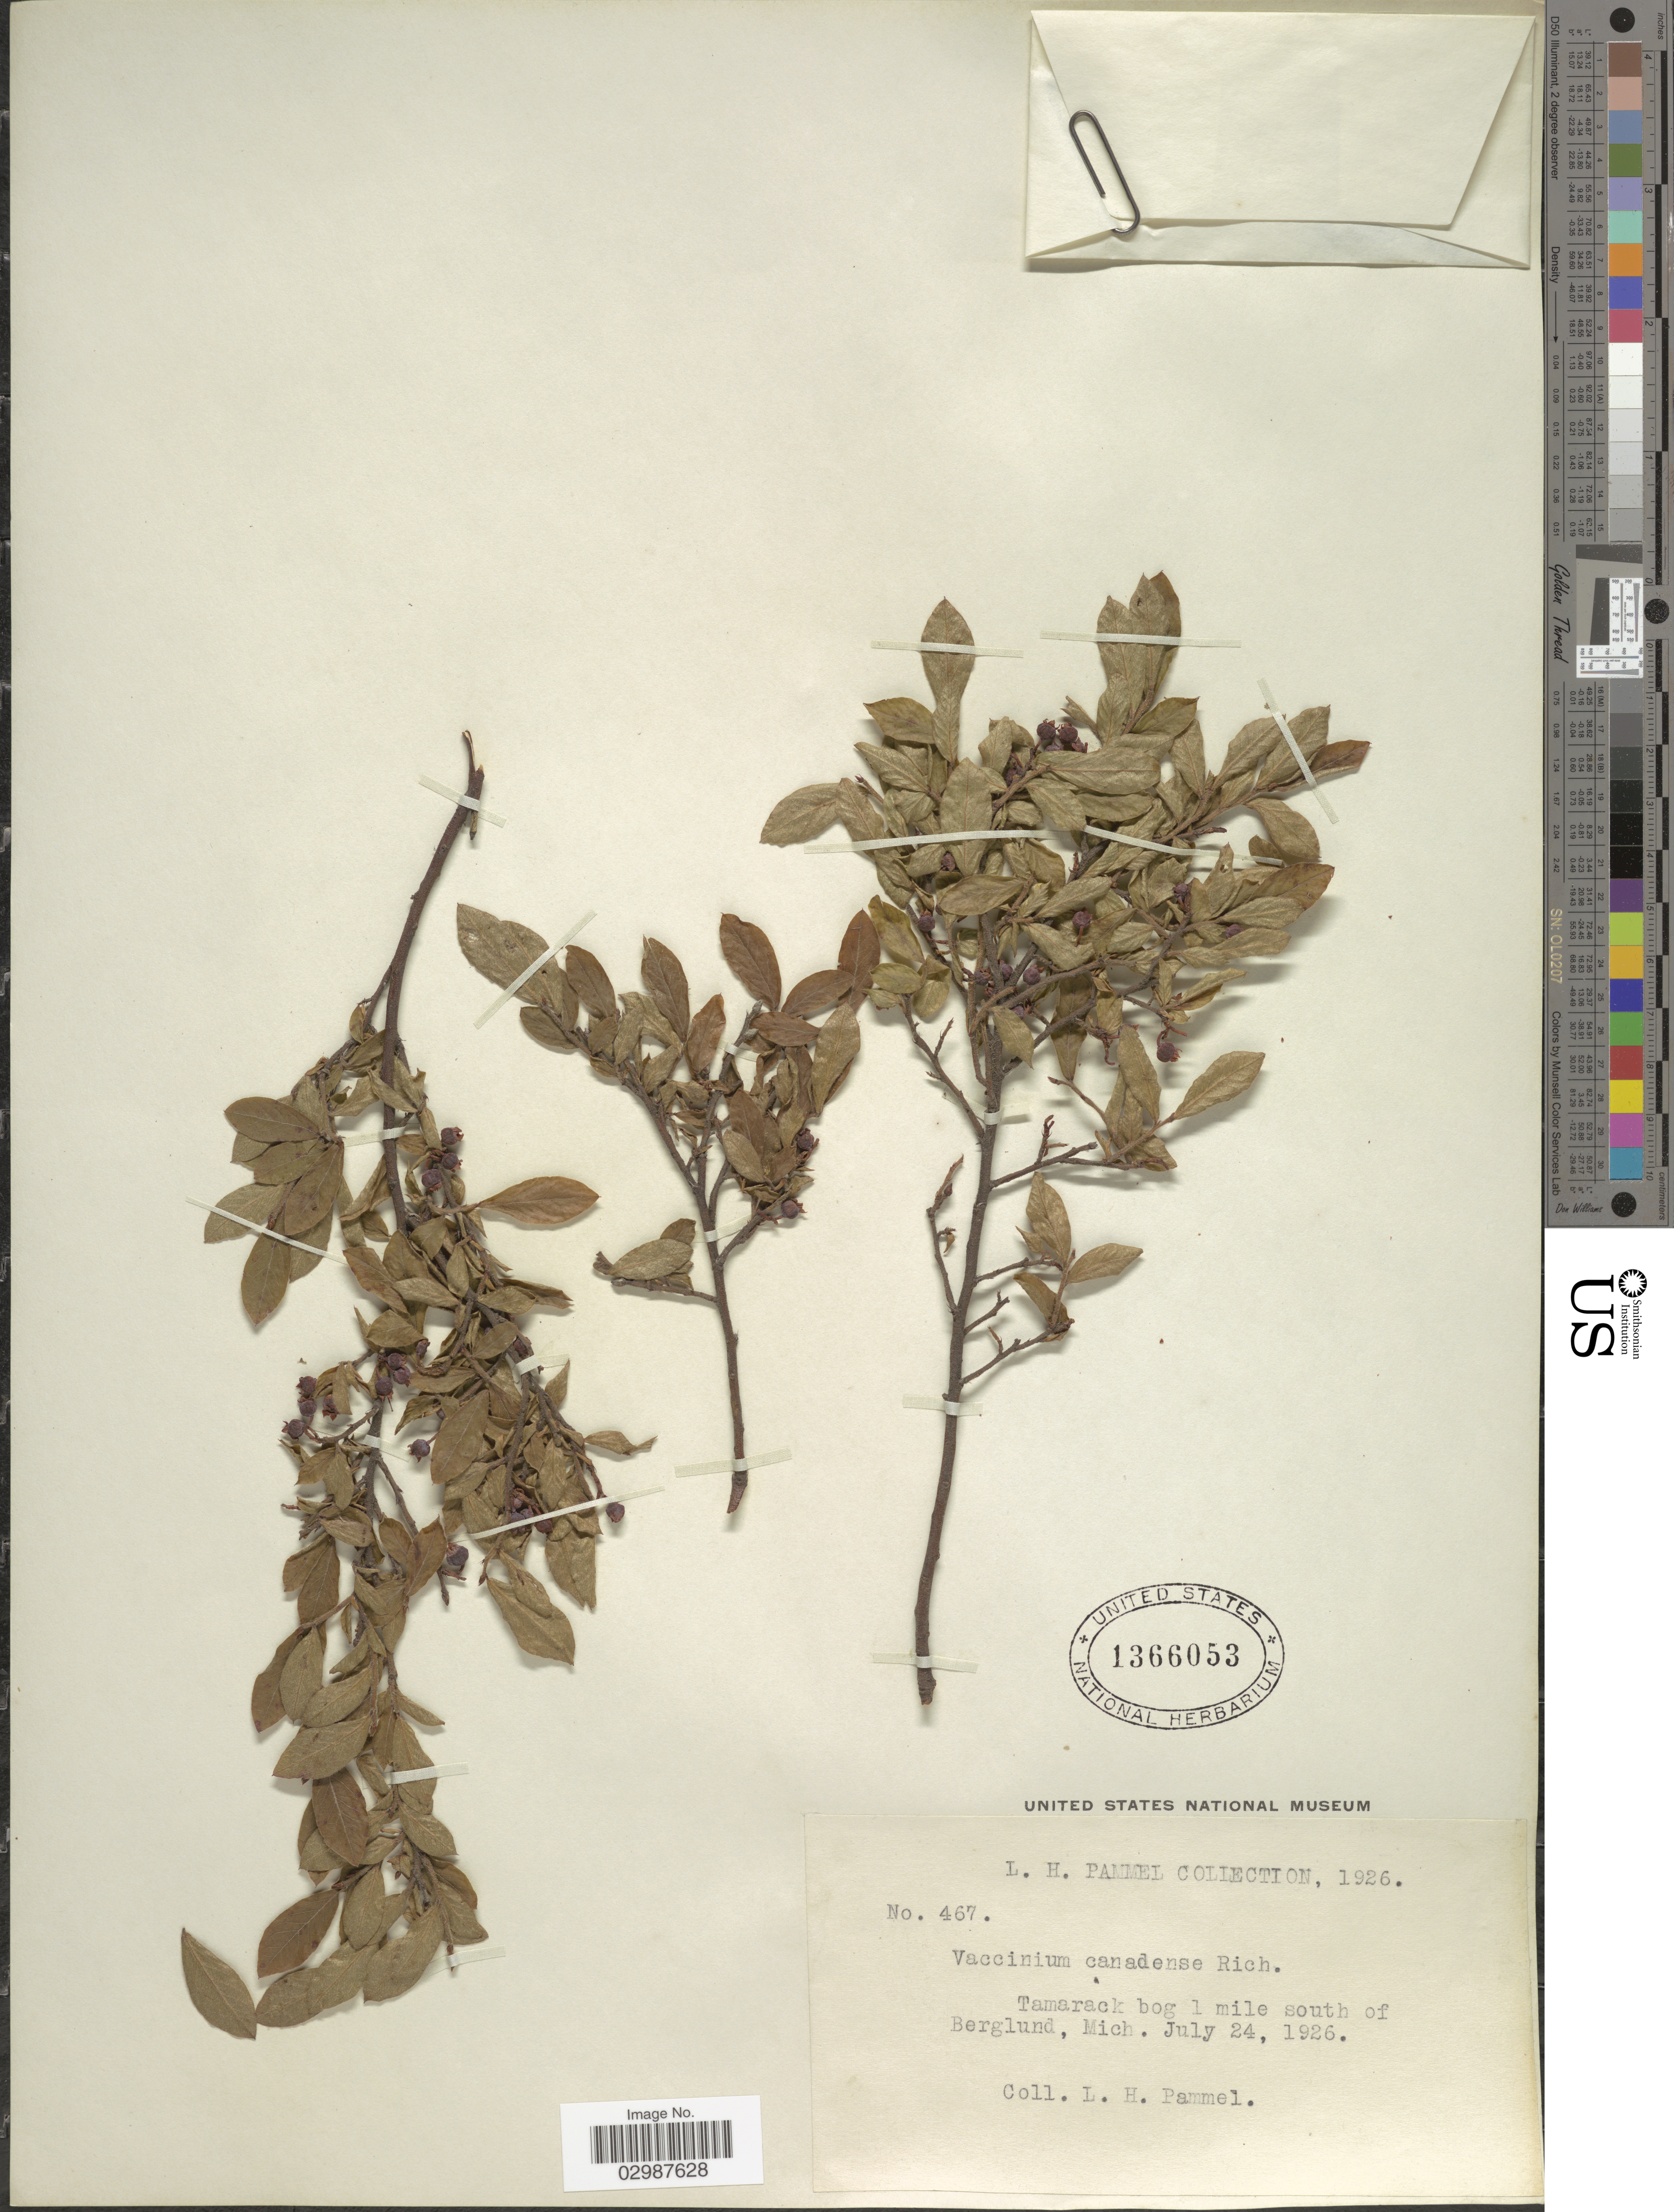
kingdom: Plantae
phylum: Tracheophyta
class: Magnoliopsida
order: Ericales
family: Ericaceae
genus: Vaccinium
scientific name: Vaccinium canadense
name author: Kalm ex Richardson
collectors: L. Pammel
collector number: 467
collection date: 1926-07-24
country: United States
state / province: Michigan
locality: Tamarack bog 1 mile south of Berglund.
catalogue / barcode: US 1366053